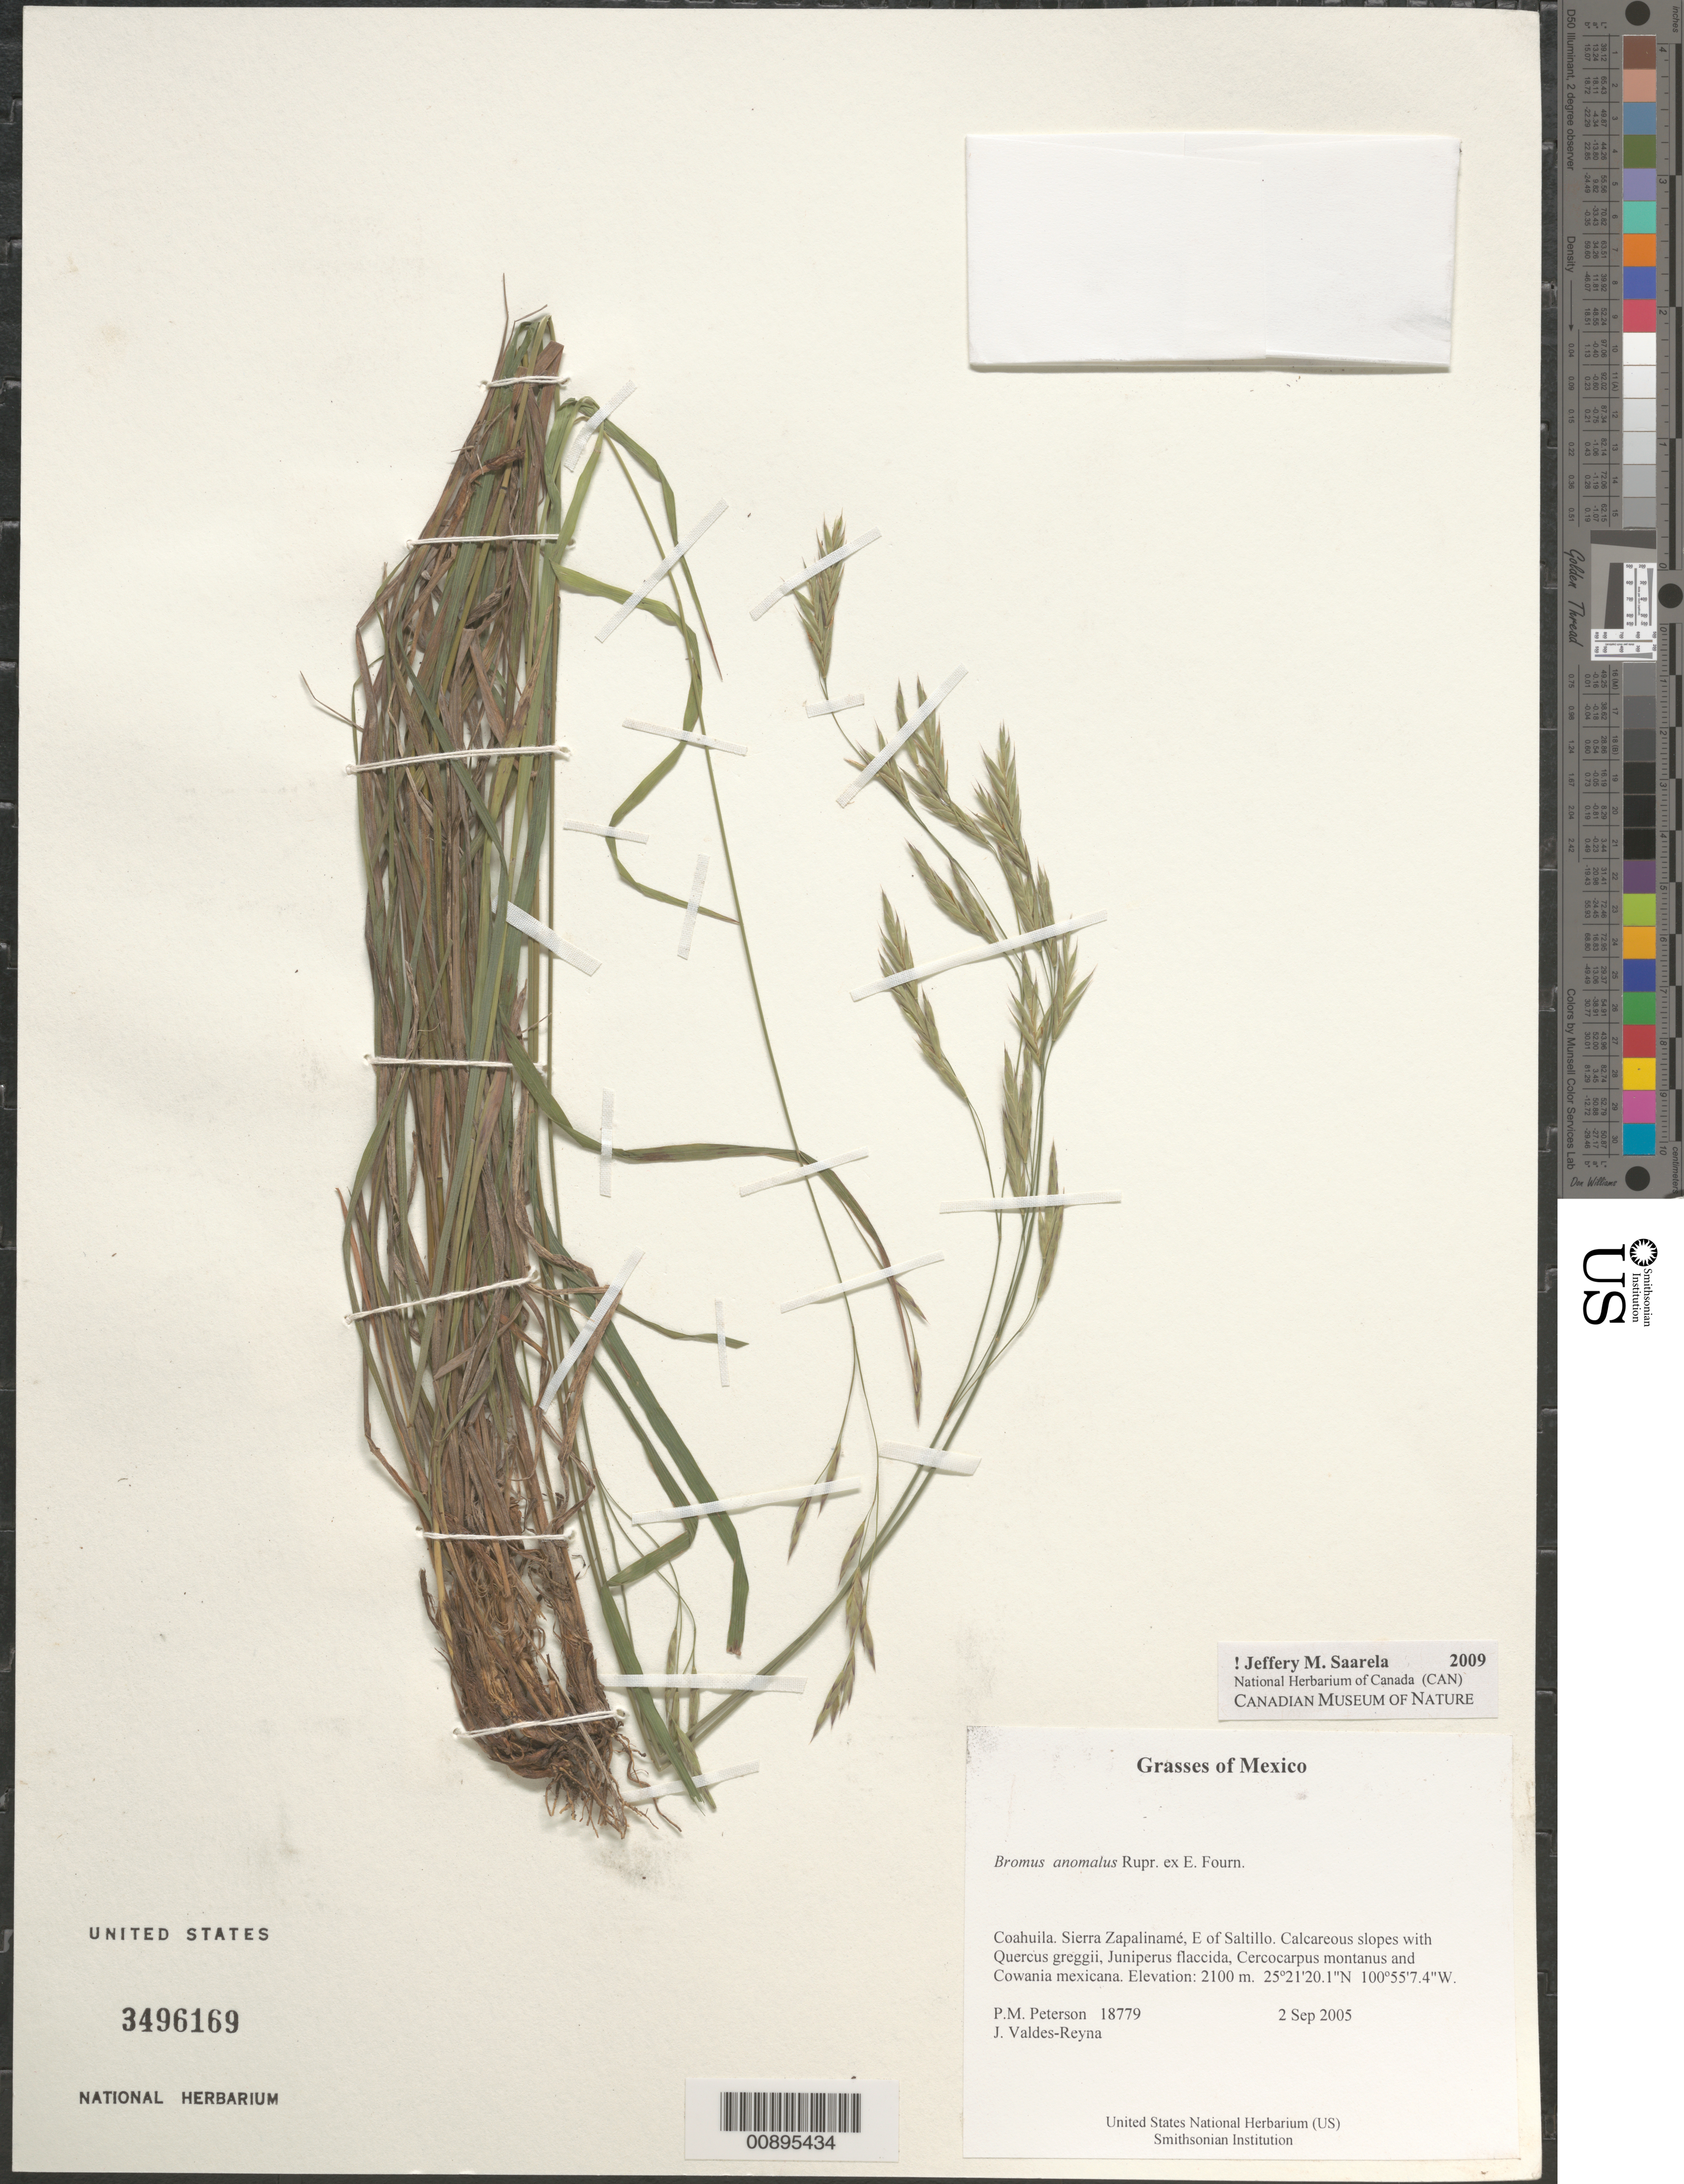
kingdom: Plantae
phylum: Tracheophyta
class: Liliopsida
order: Poales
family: Poaceae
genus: Bromus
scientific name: Bromus anomalus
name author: Rupr. ex E. Fourn.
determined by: Saarela, J. M., (CAN), Canadian Museum of Nature (CANADA)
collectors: P. M. Peterson & J. Valdés-Reyna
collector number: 18779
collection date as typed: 02 Sep 2005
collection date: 2005-09-02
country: Mexico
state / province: Coahuila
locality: Sierra Zapalinamé, E of Saltillo. Calcareous slopes with Quercus greggii, Juniperus flaccida, Cercocarpus montanus and Cowania mexicana.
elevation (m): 2100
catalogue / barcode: US 3496169